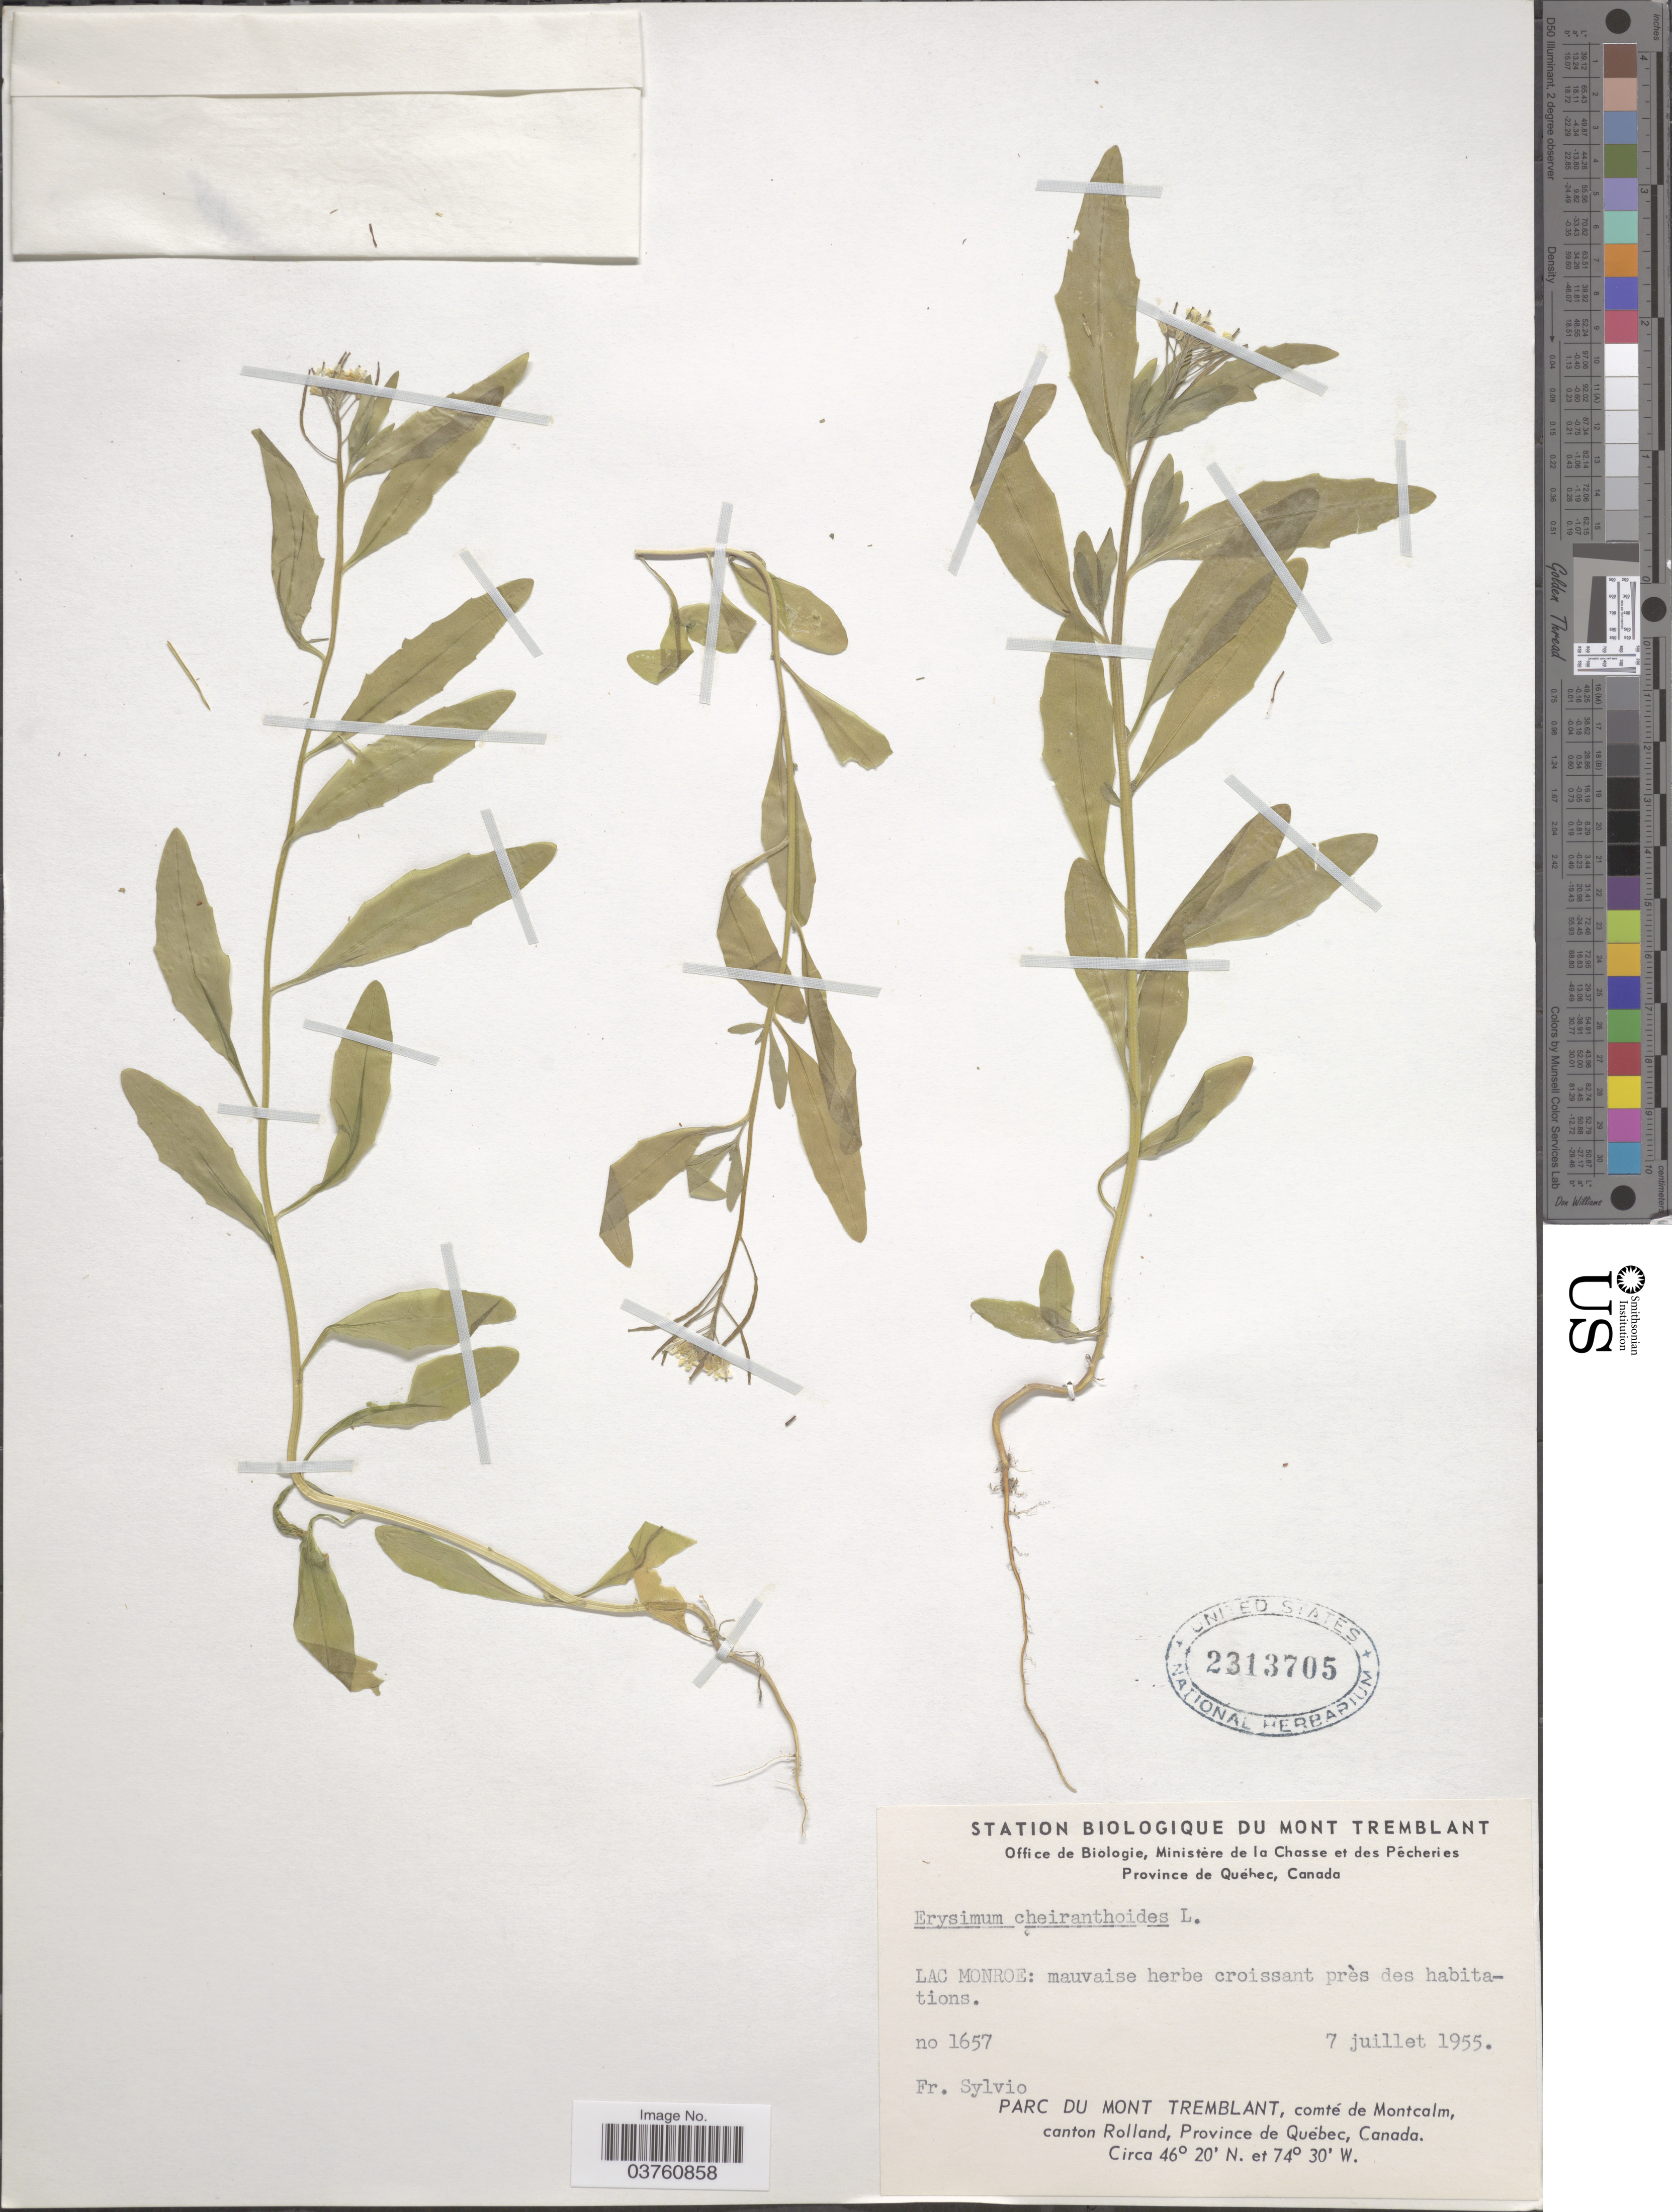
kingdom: Plantae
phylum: Tracheophyta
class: Magnoliopsida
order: Brassicales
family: Brassicaceae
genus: Erysimum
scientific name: Erysimum cheiranthoides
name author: L.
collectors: B. Sylvio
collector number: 1657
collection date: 1955-07-07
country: Canada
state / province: Quebec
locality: Lac Monroe: mauvaise herbe croissant près des habitations. Parc Du Mont Tremblant, comté de Montcalm. canton Rolland.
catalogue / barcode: US 2313705